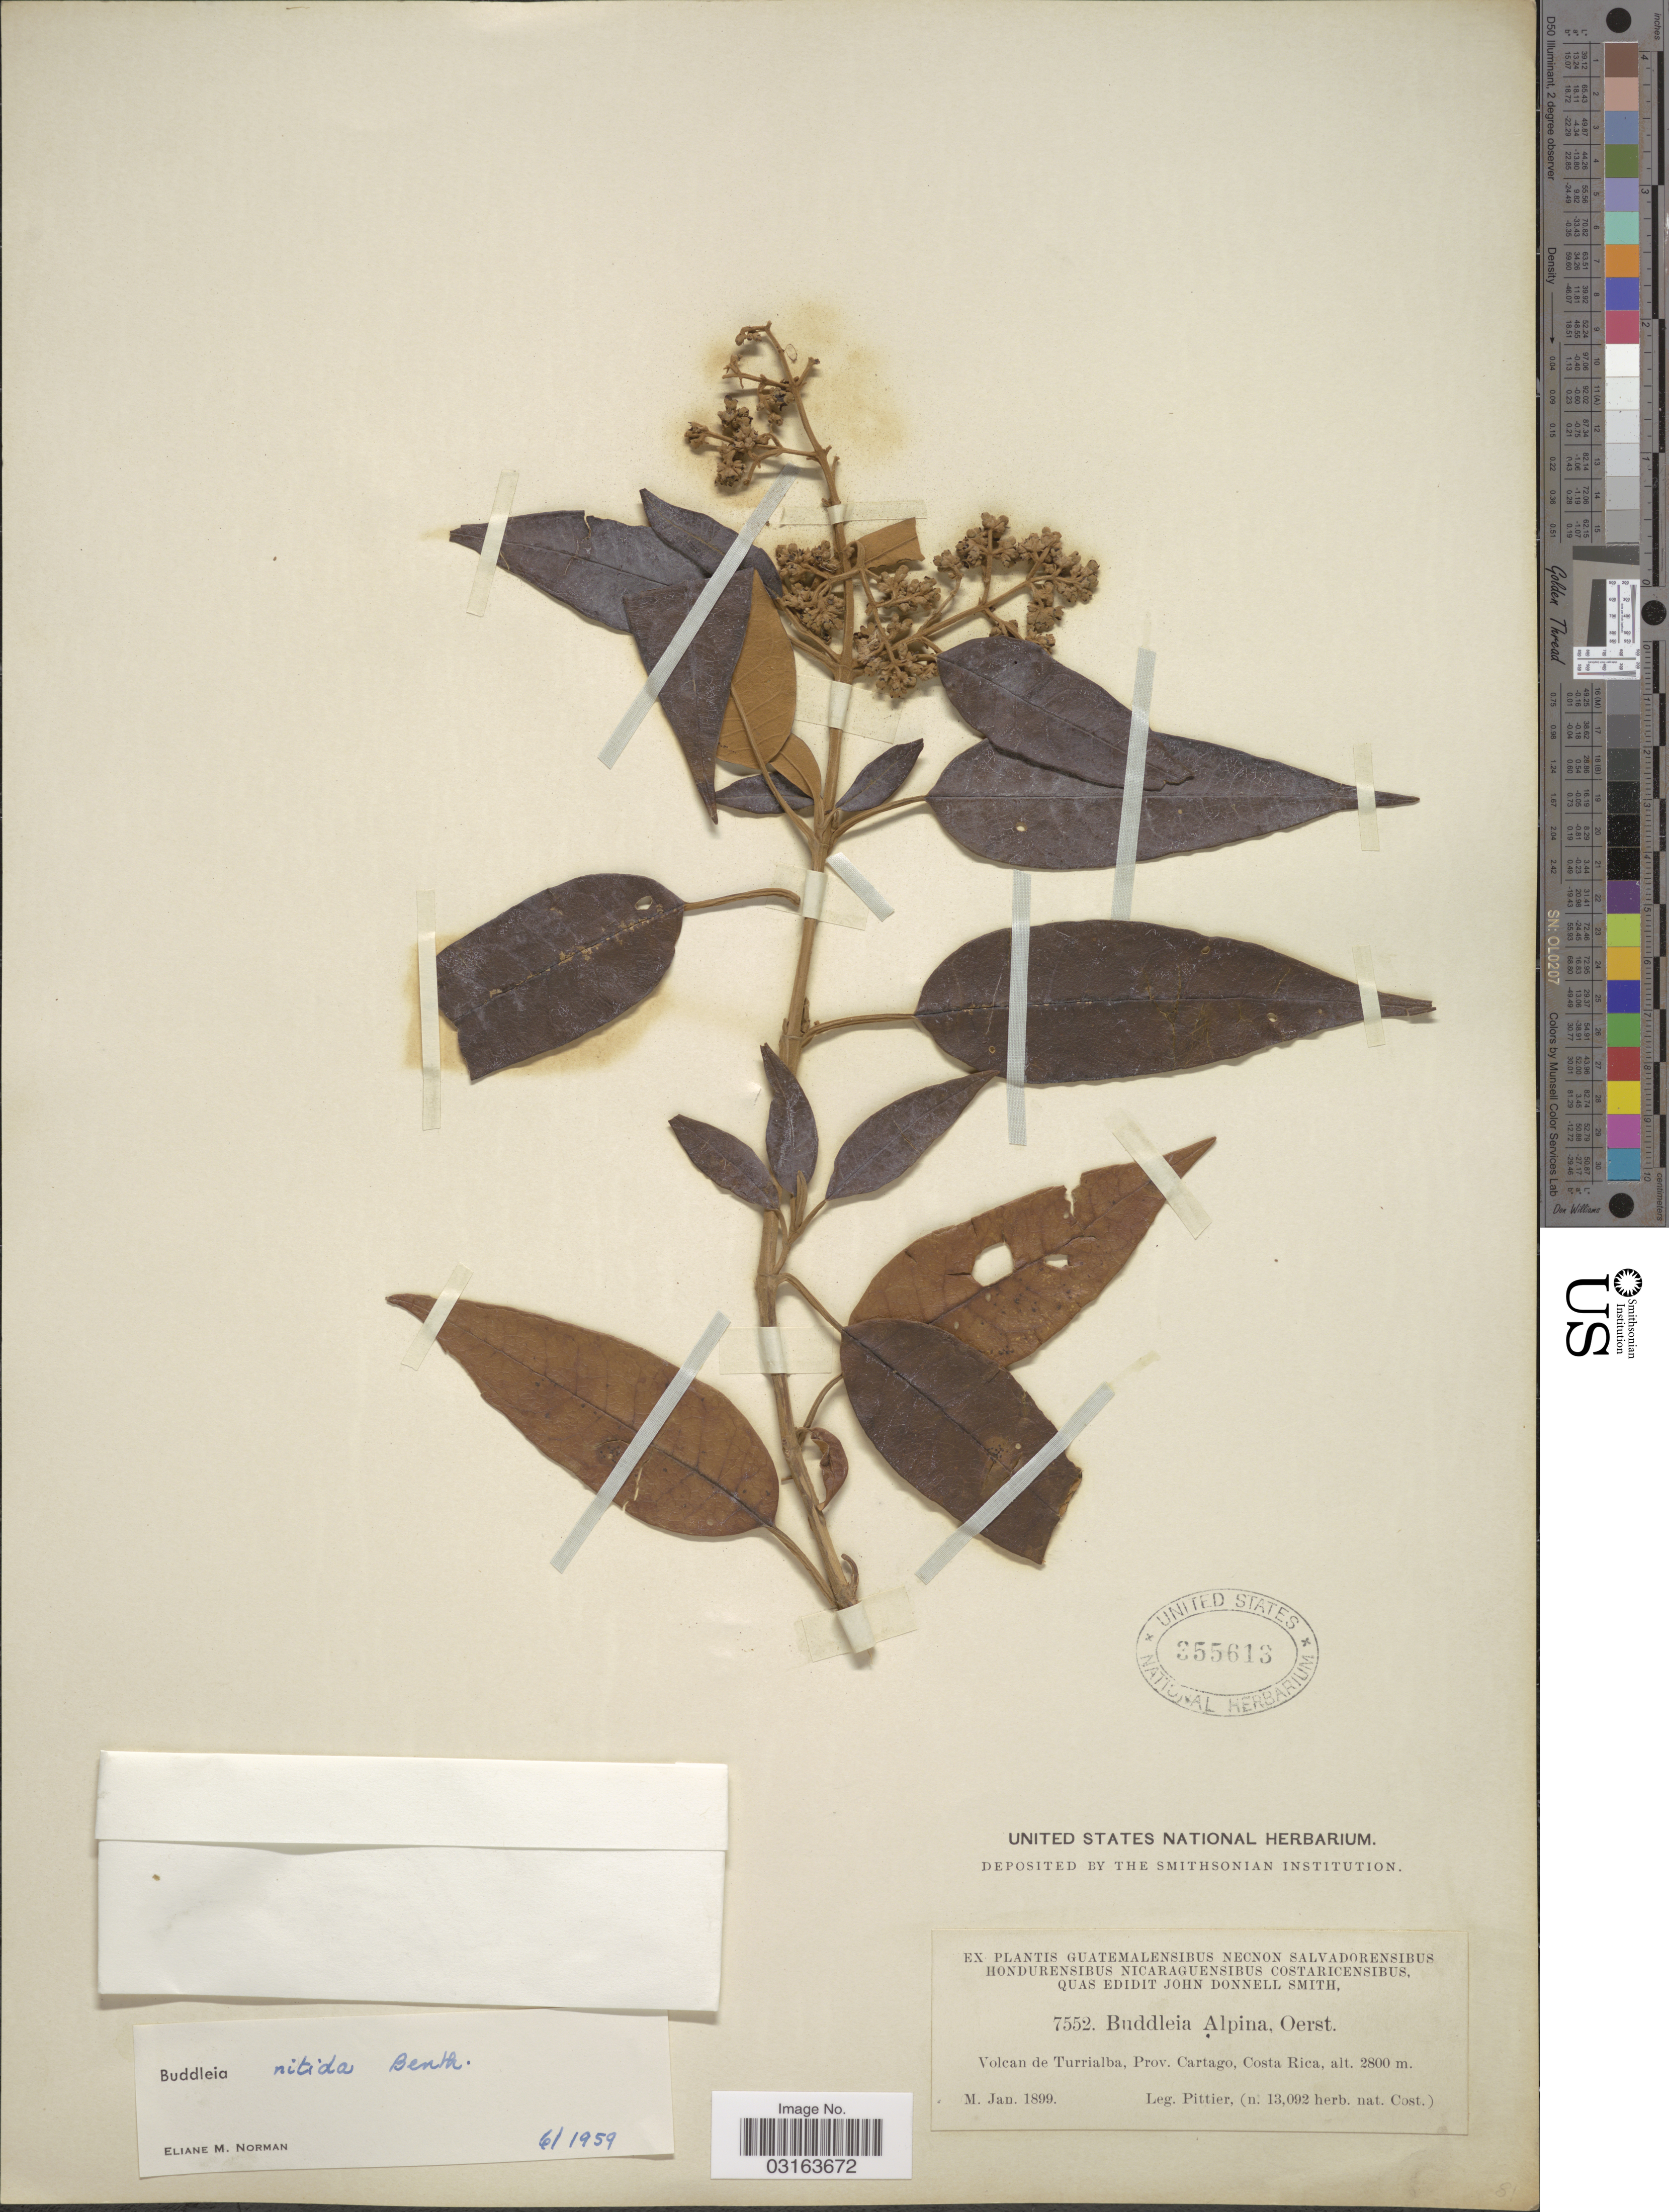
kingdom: Plantae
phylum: Tracheophyta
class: Magnoliopsida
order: Lamiales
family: Scrophulariaceae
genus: Buddleja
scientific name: Buddleja nitida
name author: Benth.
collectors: Pittier, --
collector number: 7552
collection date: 1899-01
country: Costa Rica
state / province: Cartago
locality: Volcan de Turrialba.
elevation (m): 2800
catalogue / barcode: US 355613